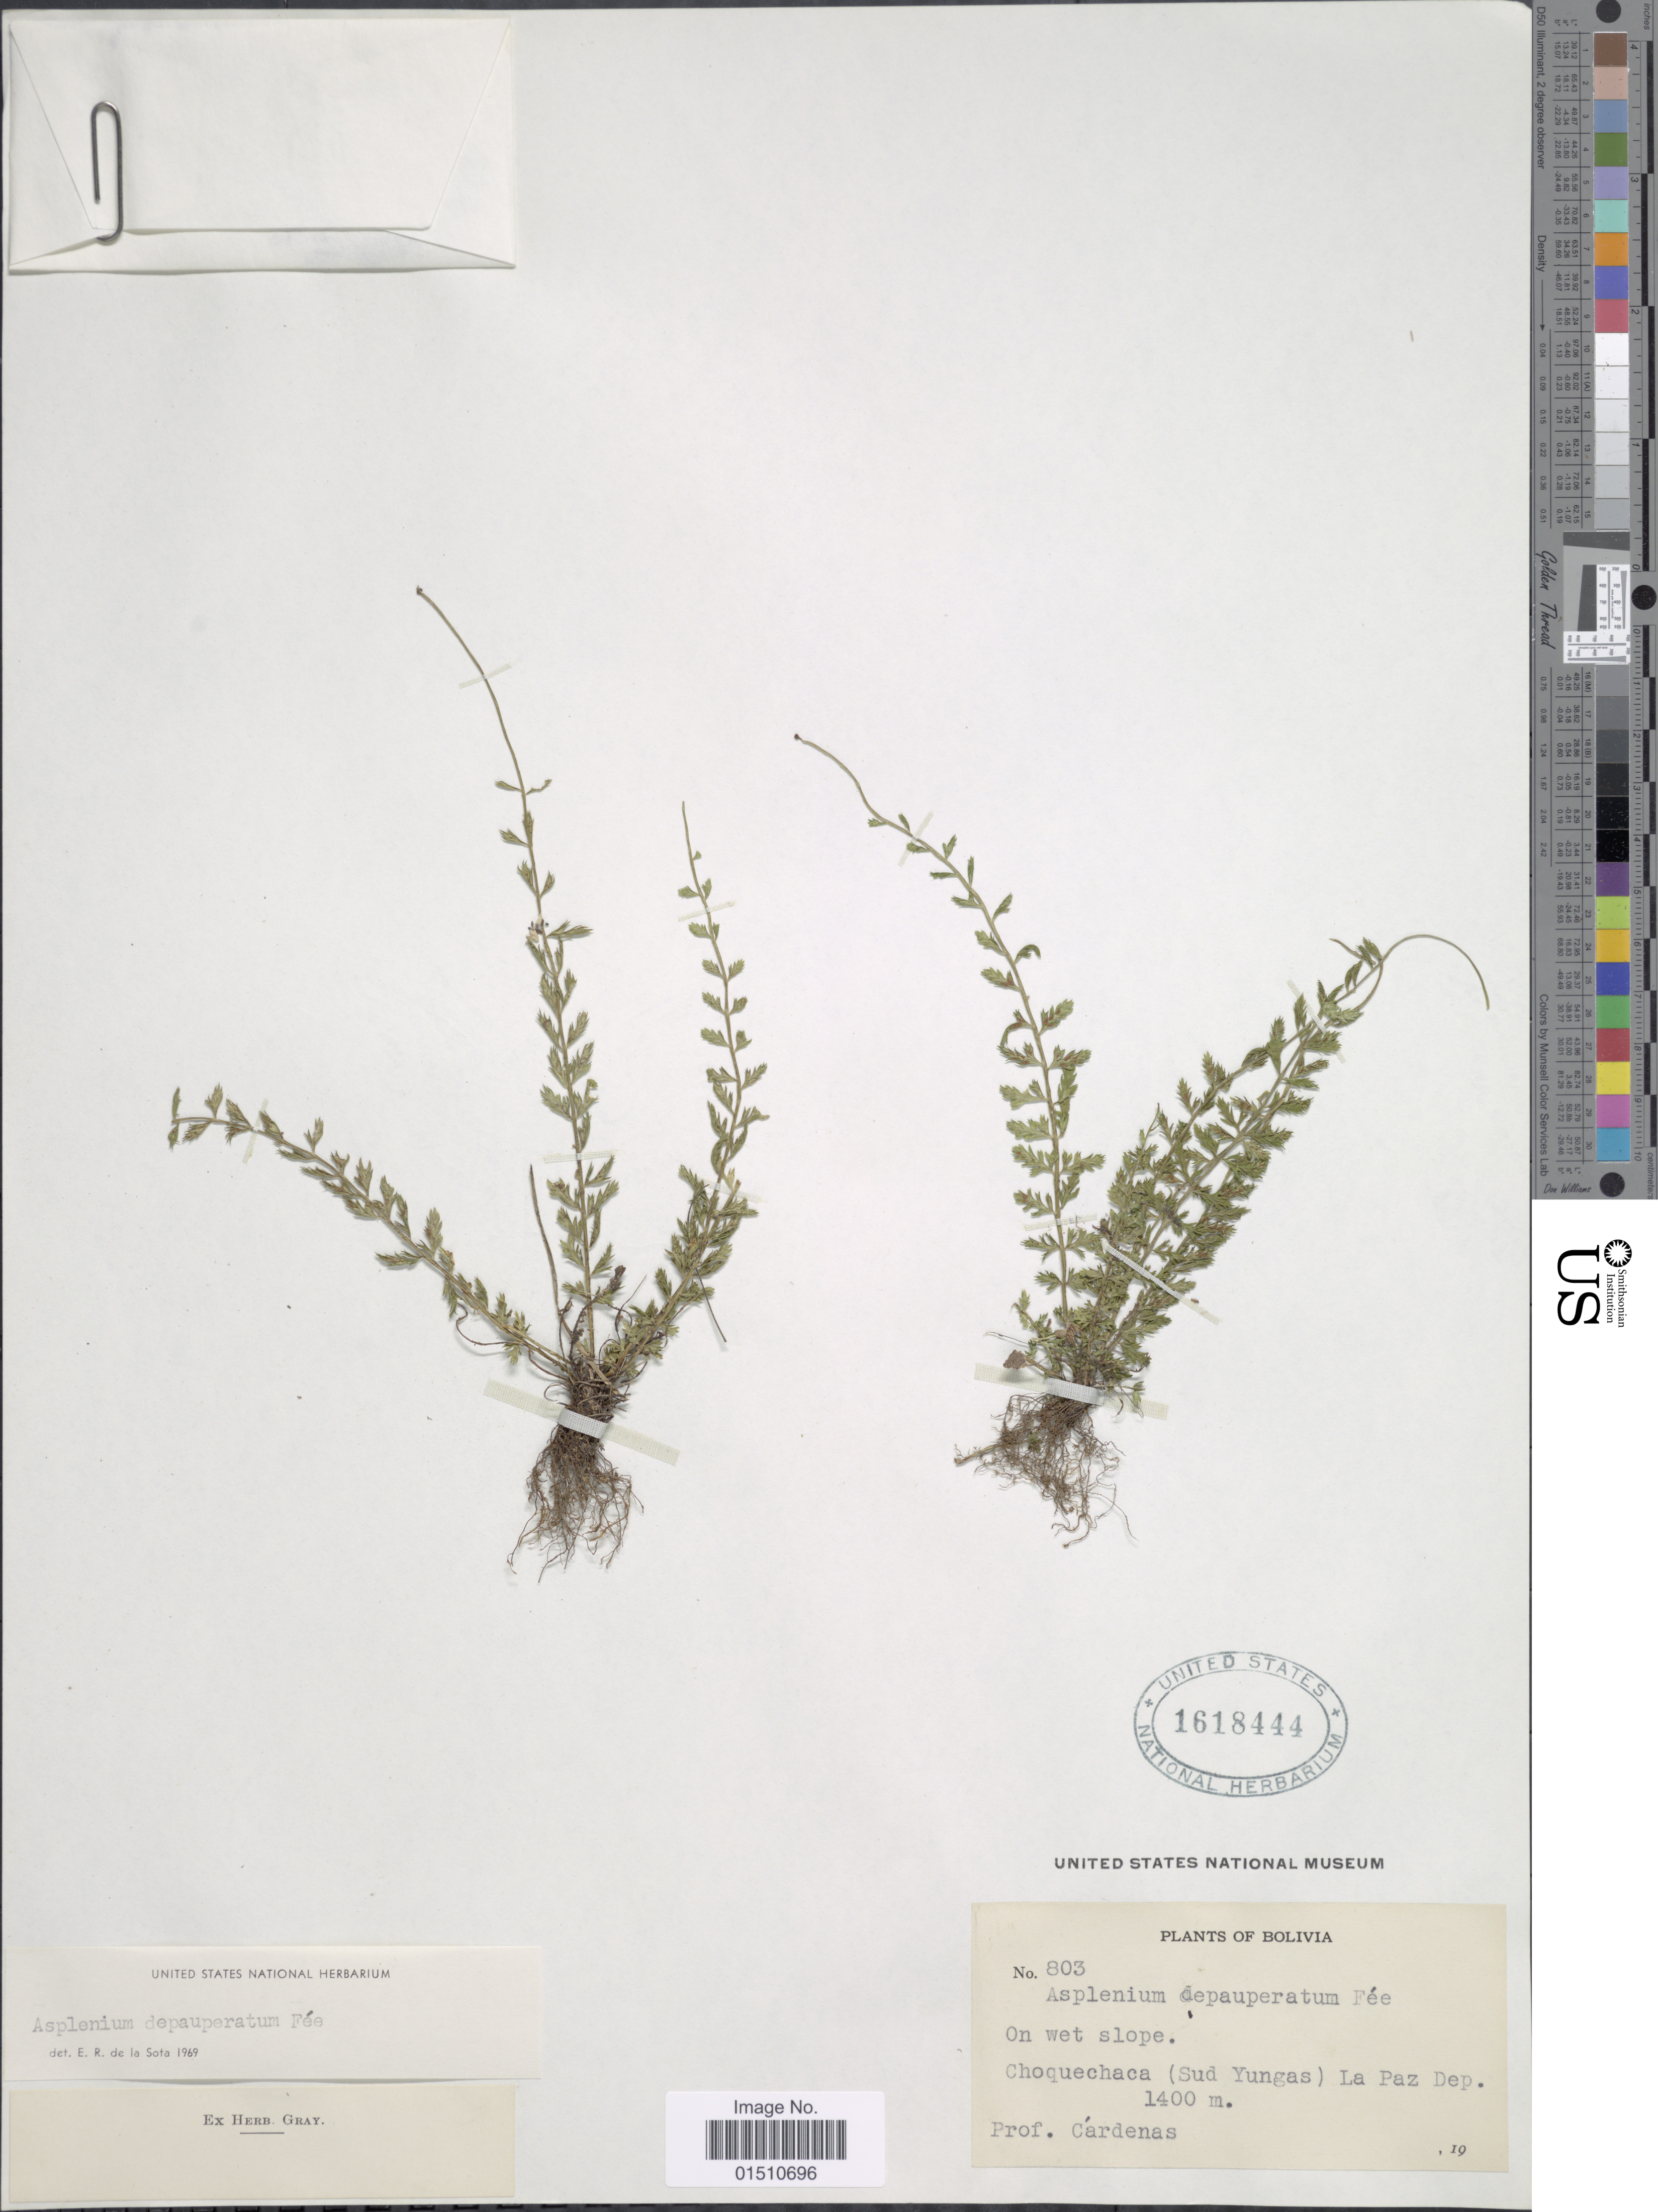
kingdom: Plantae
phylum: Tracheophyta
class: Polypodiopsida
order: Polypodiales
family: Aspleniaceae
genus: Asplenium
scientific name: Asplenium depauperatum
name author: Fée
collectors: M. Cárdenas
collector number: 803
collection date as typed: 19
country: Bolivia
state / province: La Paz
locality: Bolivia, Choquechaca (Sud Yungas), La Paz Dep.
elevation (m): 1400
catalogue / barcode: US 1618444